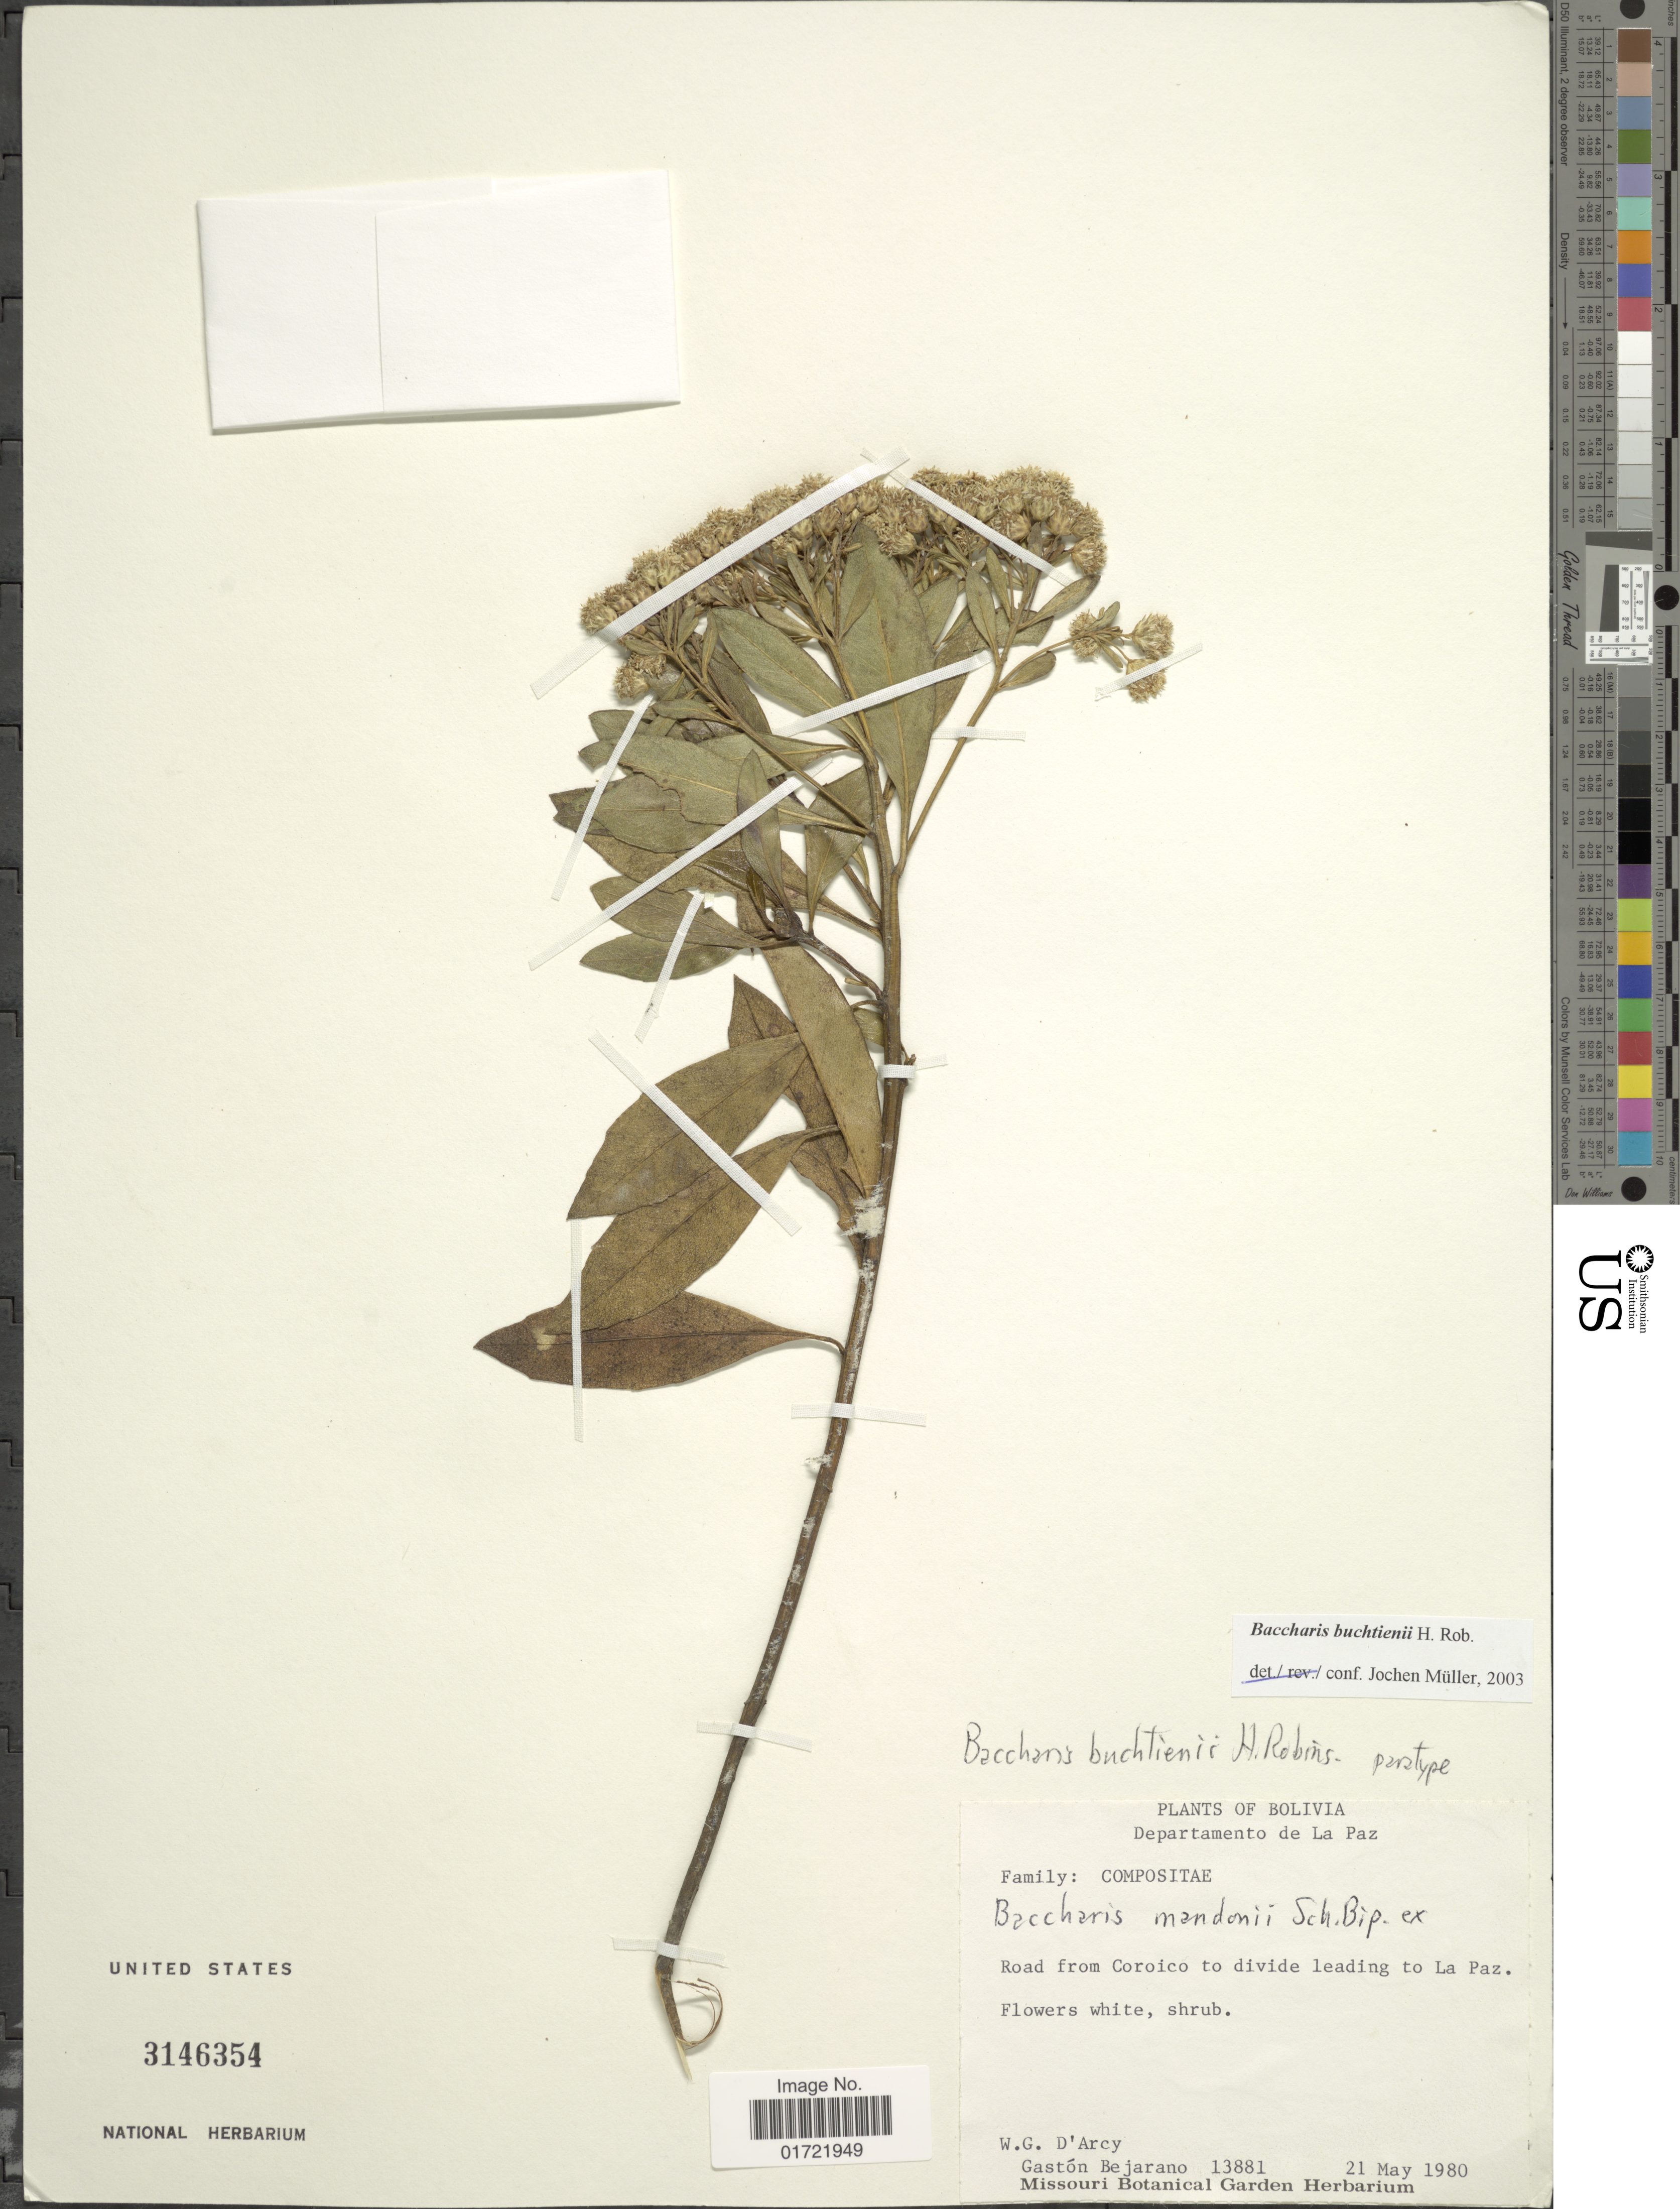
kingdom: Plantae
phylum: Tracheophyta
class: Magnoliopsida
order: Asterales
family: Asteraceae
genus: Baccharis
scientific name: Baccharis buchtienii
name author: H. Rob.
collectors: W. G. D'Arcy & G. Bejarano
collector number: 13881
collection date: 1980-05-21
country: Bolivia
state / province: La Paz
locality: Road from Coroico to divide leading to La Paz.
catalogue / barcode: US 3146354